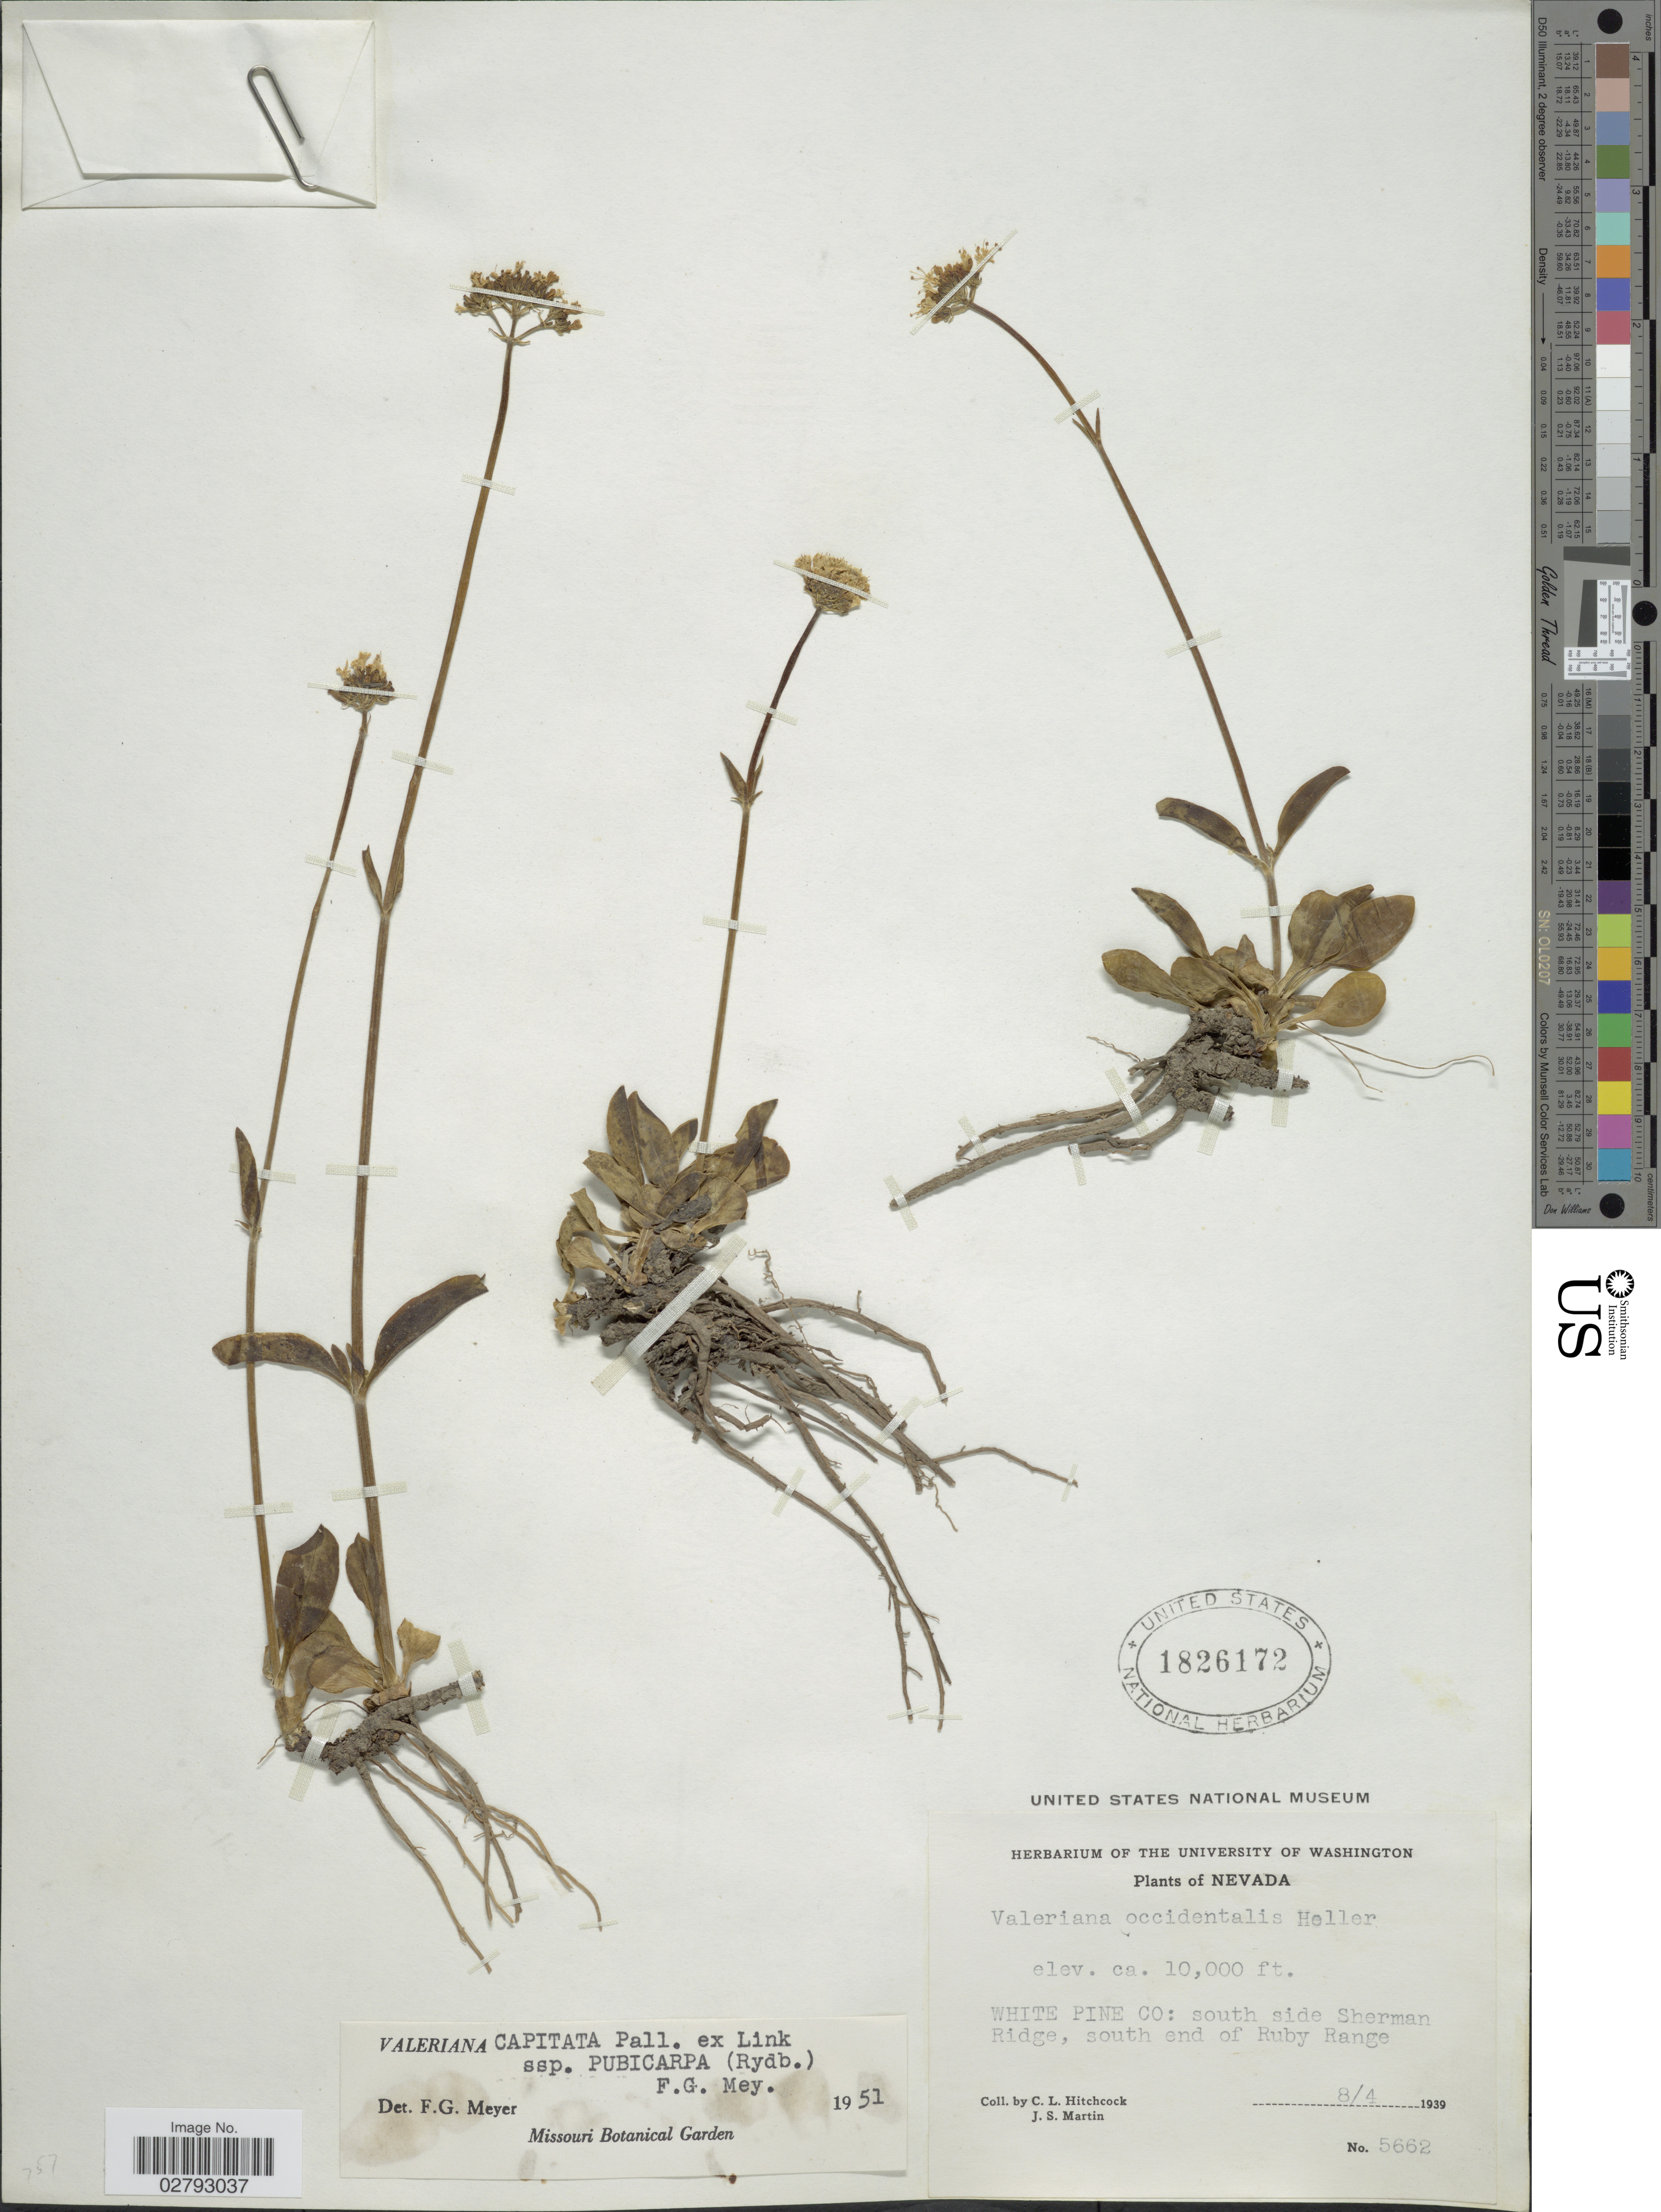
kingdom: Plantae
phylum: Tracheophyta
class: Magnoliopsida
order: Dipsacales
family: Caprifoliaceae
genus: Valeriana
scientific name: Valeriana capitata subsp. pubicarpa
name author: (Rydb.) F.G. Mey.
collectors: C. L. Hitchcock & J. S. Martin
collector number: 5662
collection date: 1939-08-04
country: United States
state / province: Nevada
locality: White Pine Co: south side Sherman Ridge, south end of Ruby Range.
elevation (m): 3048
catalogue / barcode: US 1826172